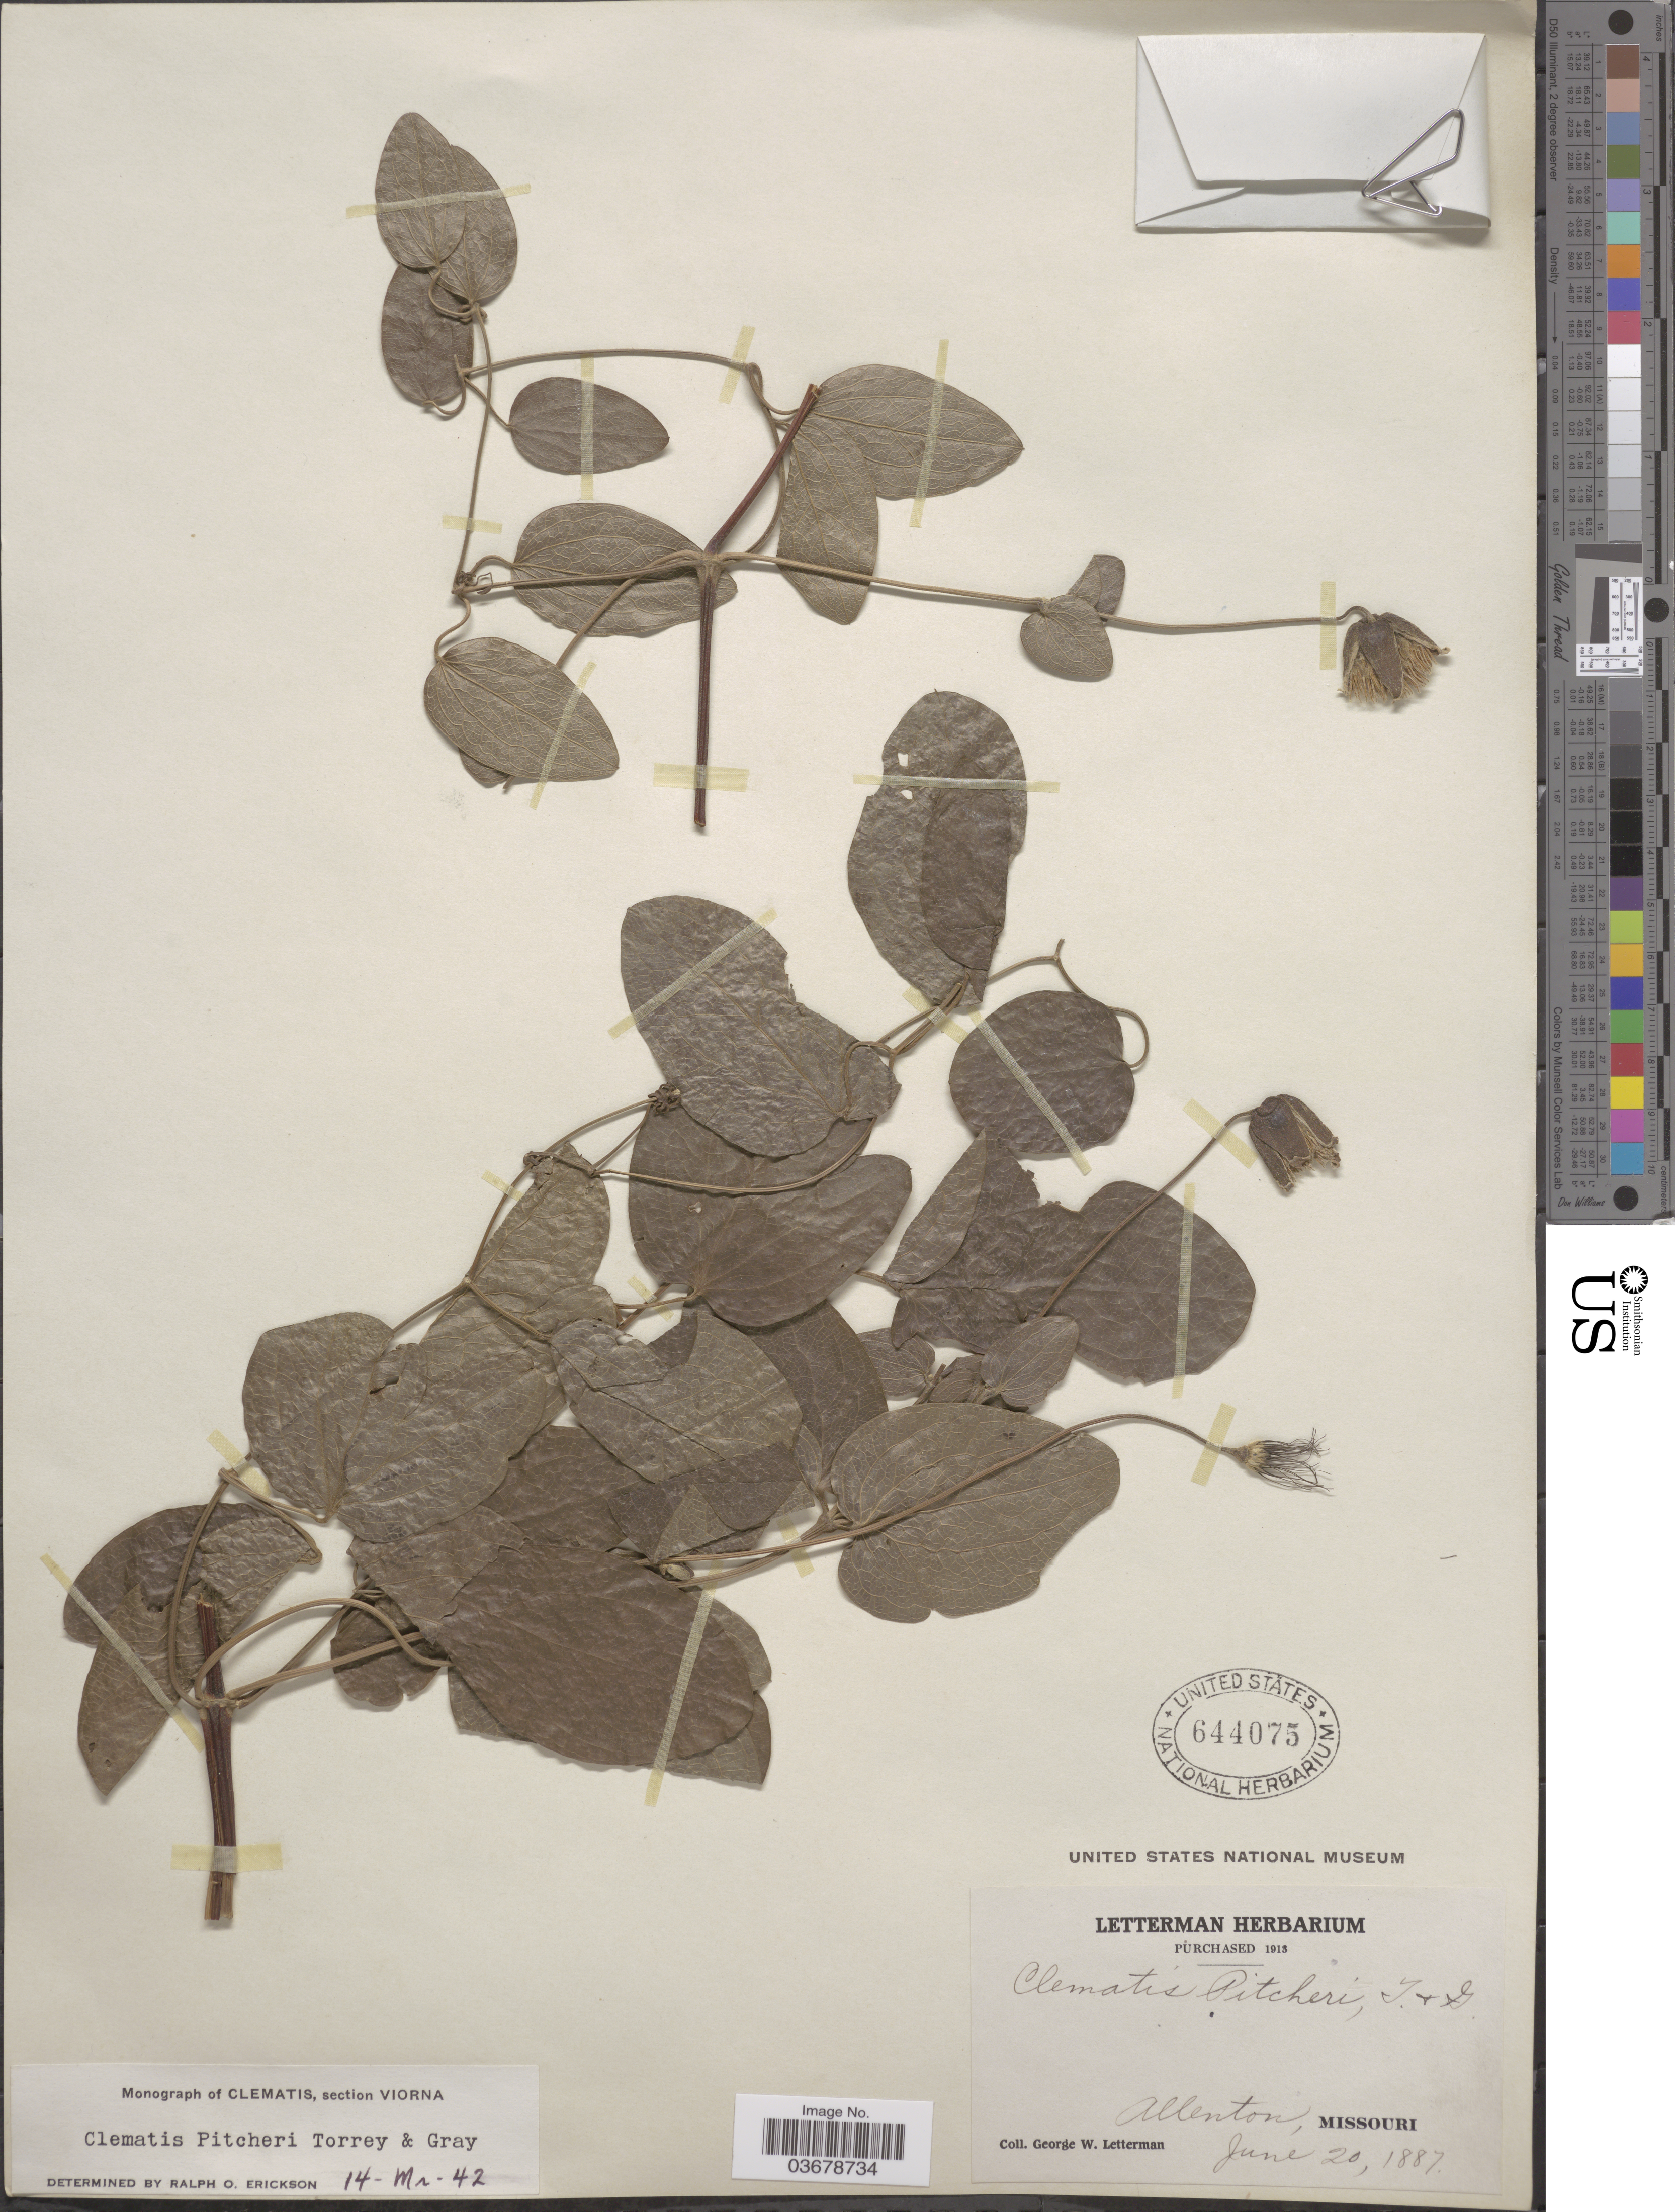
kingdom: Plantae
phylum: Tracheophyta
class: Magnoliopsida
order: Ranunculales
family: Ranunculaceae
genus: Clematis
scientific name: Clematis viorna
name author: L.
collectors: G. W. Letterman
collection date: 1887-06-20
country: United States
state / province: Missouri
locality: Allenton.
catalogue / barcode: US 644075